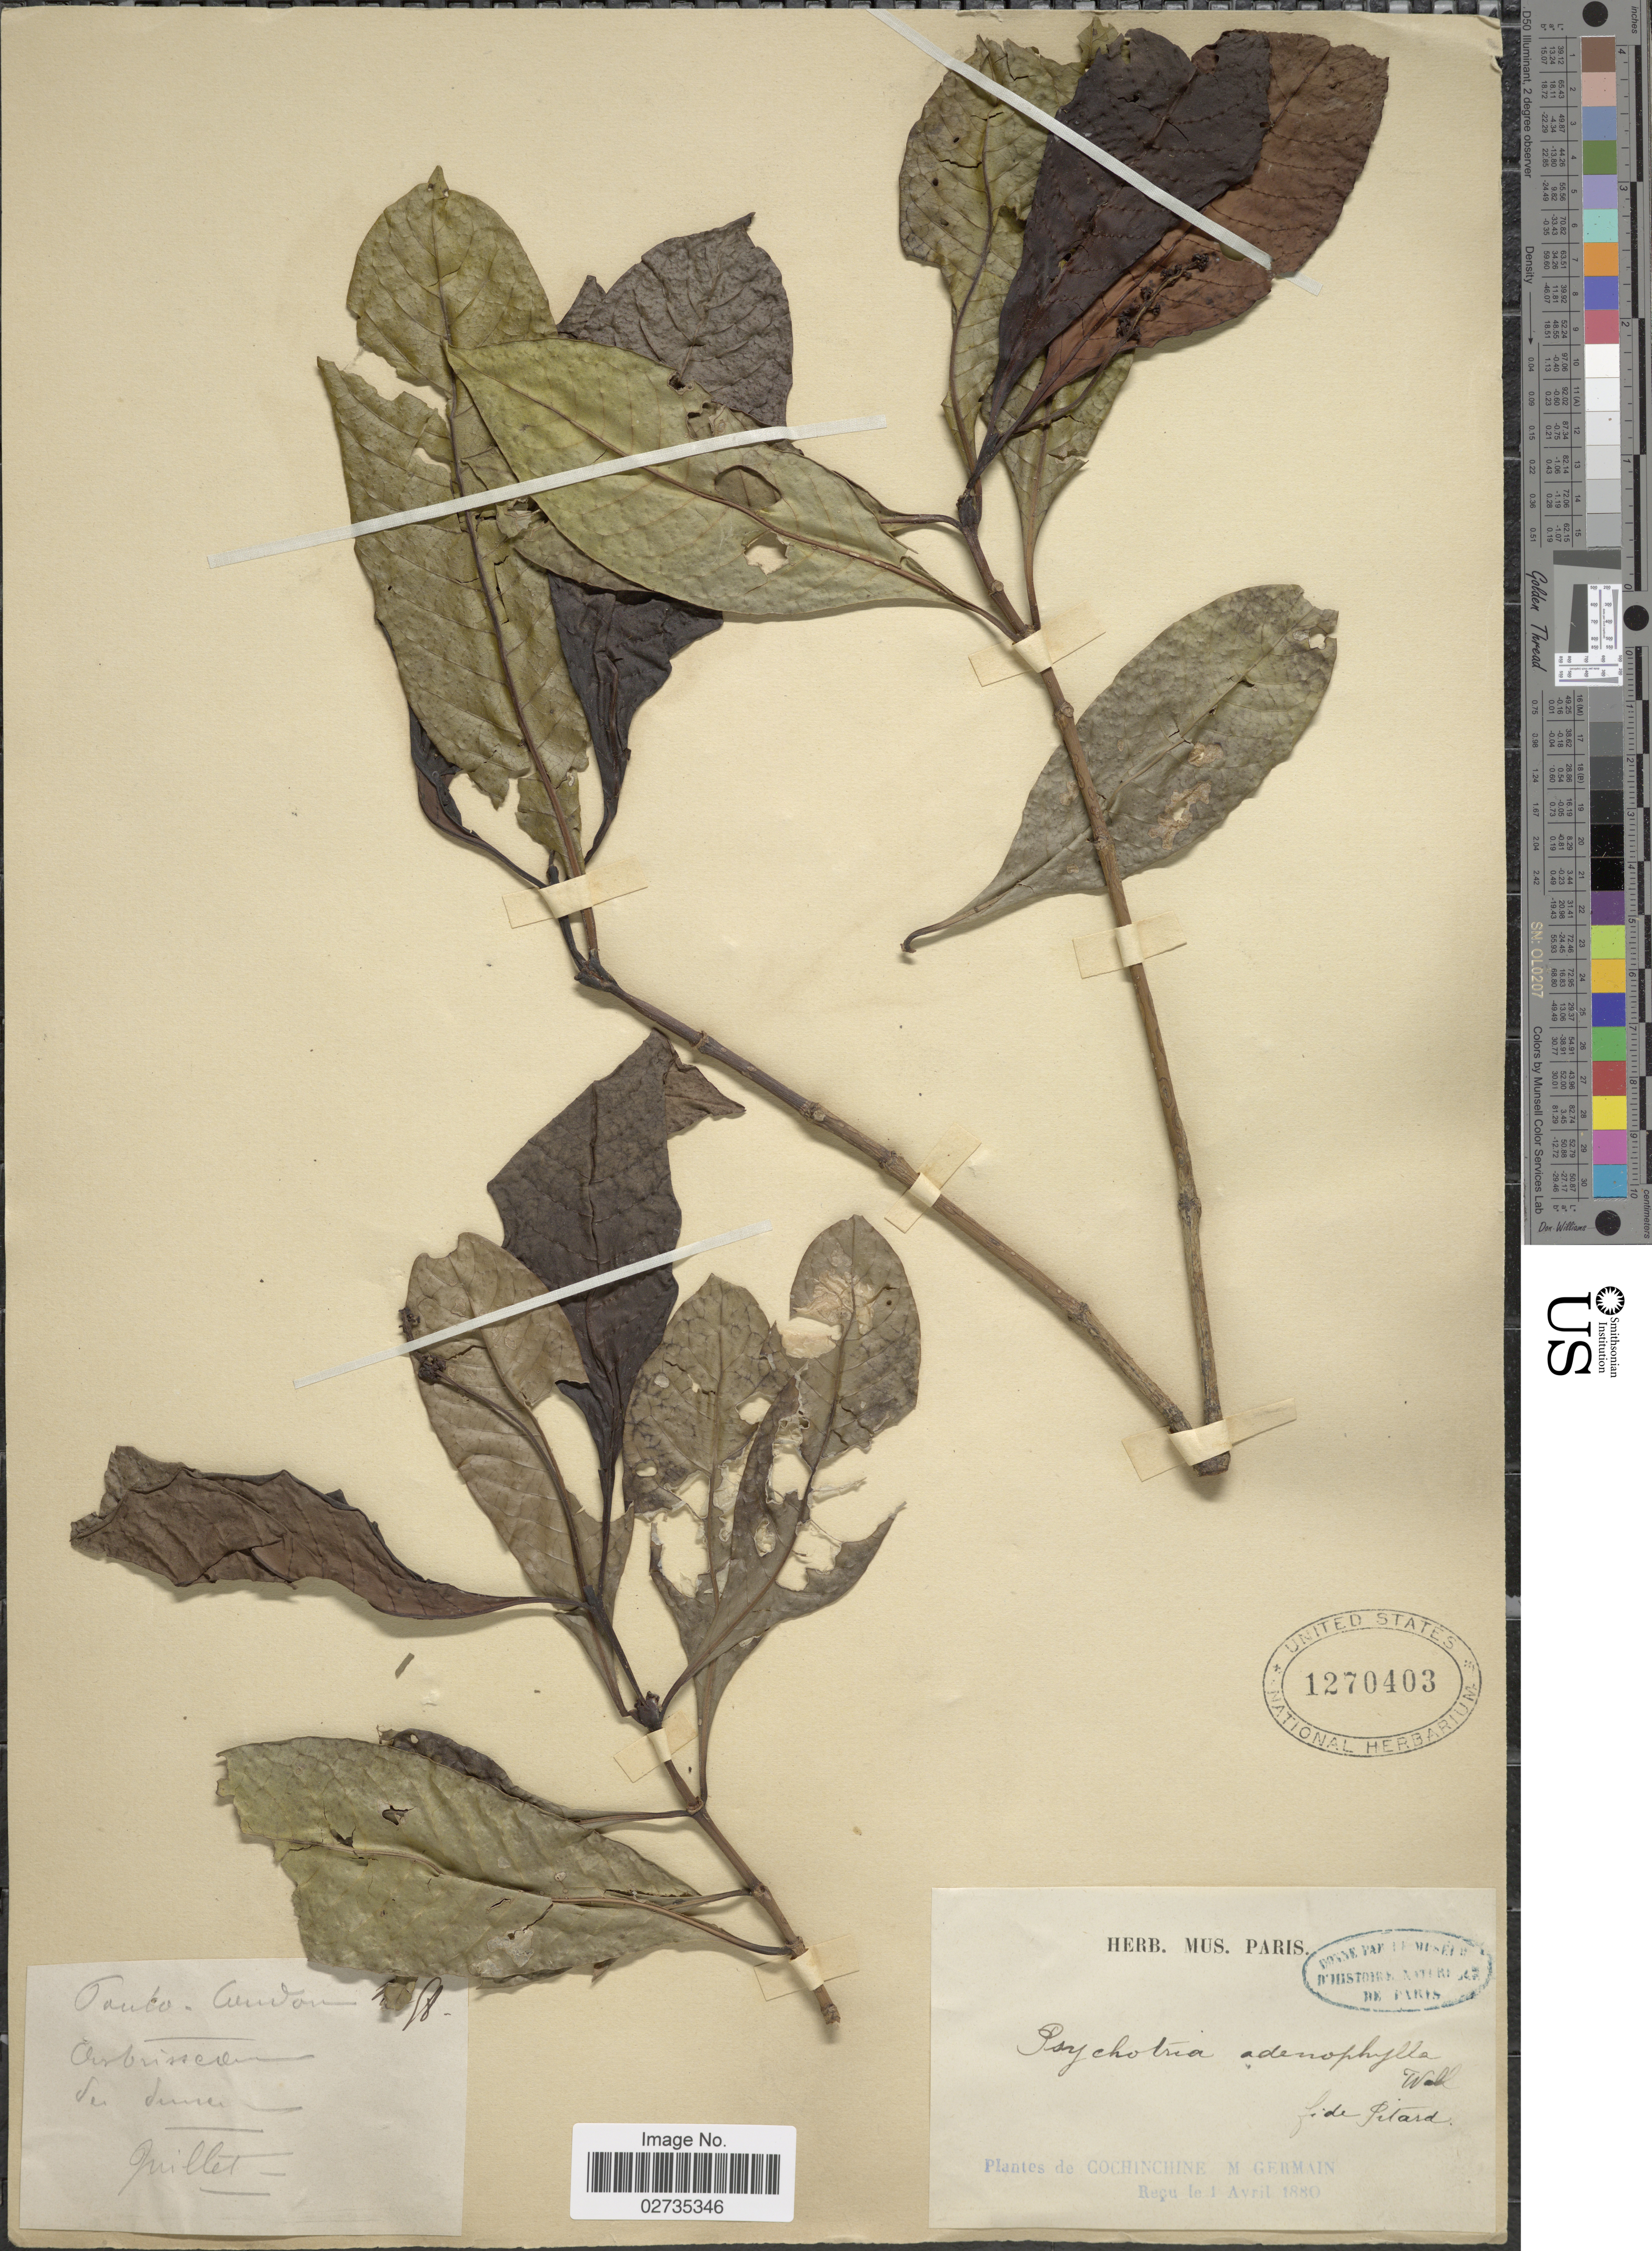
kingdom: Plantae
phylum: Tracheophyta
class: Magnoliopsida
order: Gentianales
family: Rubiaceae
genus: Psychotria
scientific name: Psychotria adenophylla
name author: Steyerm.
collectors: M. Germain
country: Vietnam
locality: Cochinchine M. Germain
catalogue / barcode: US 1270403